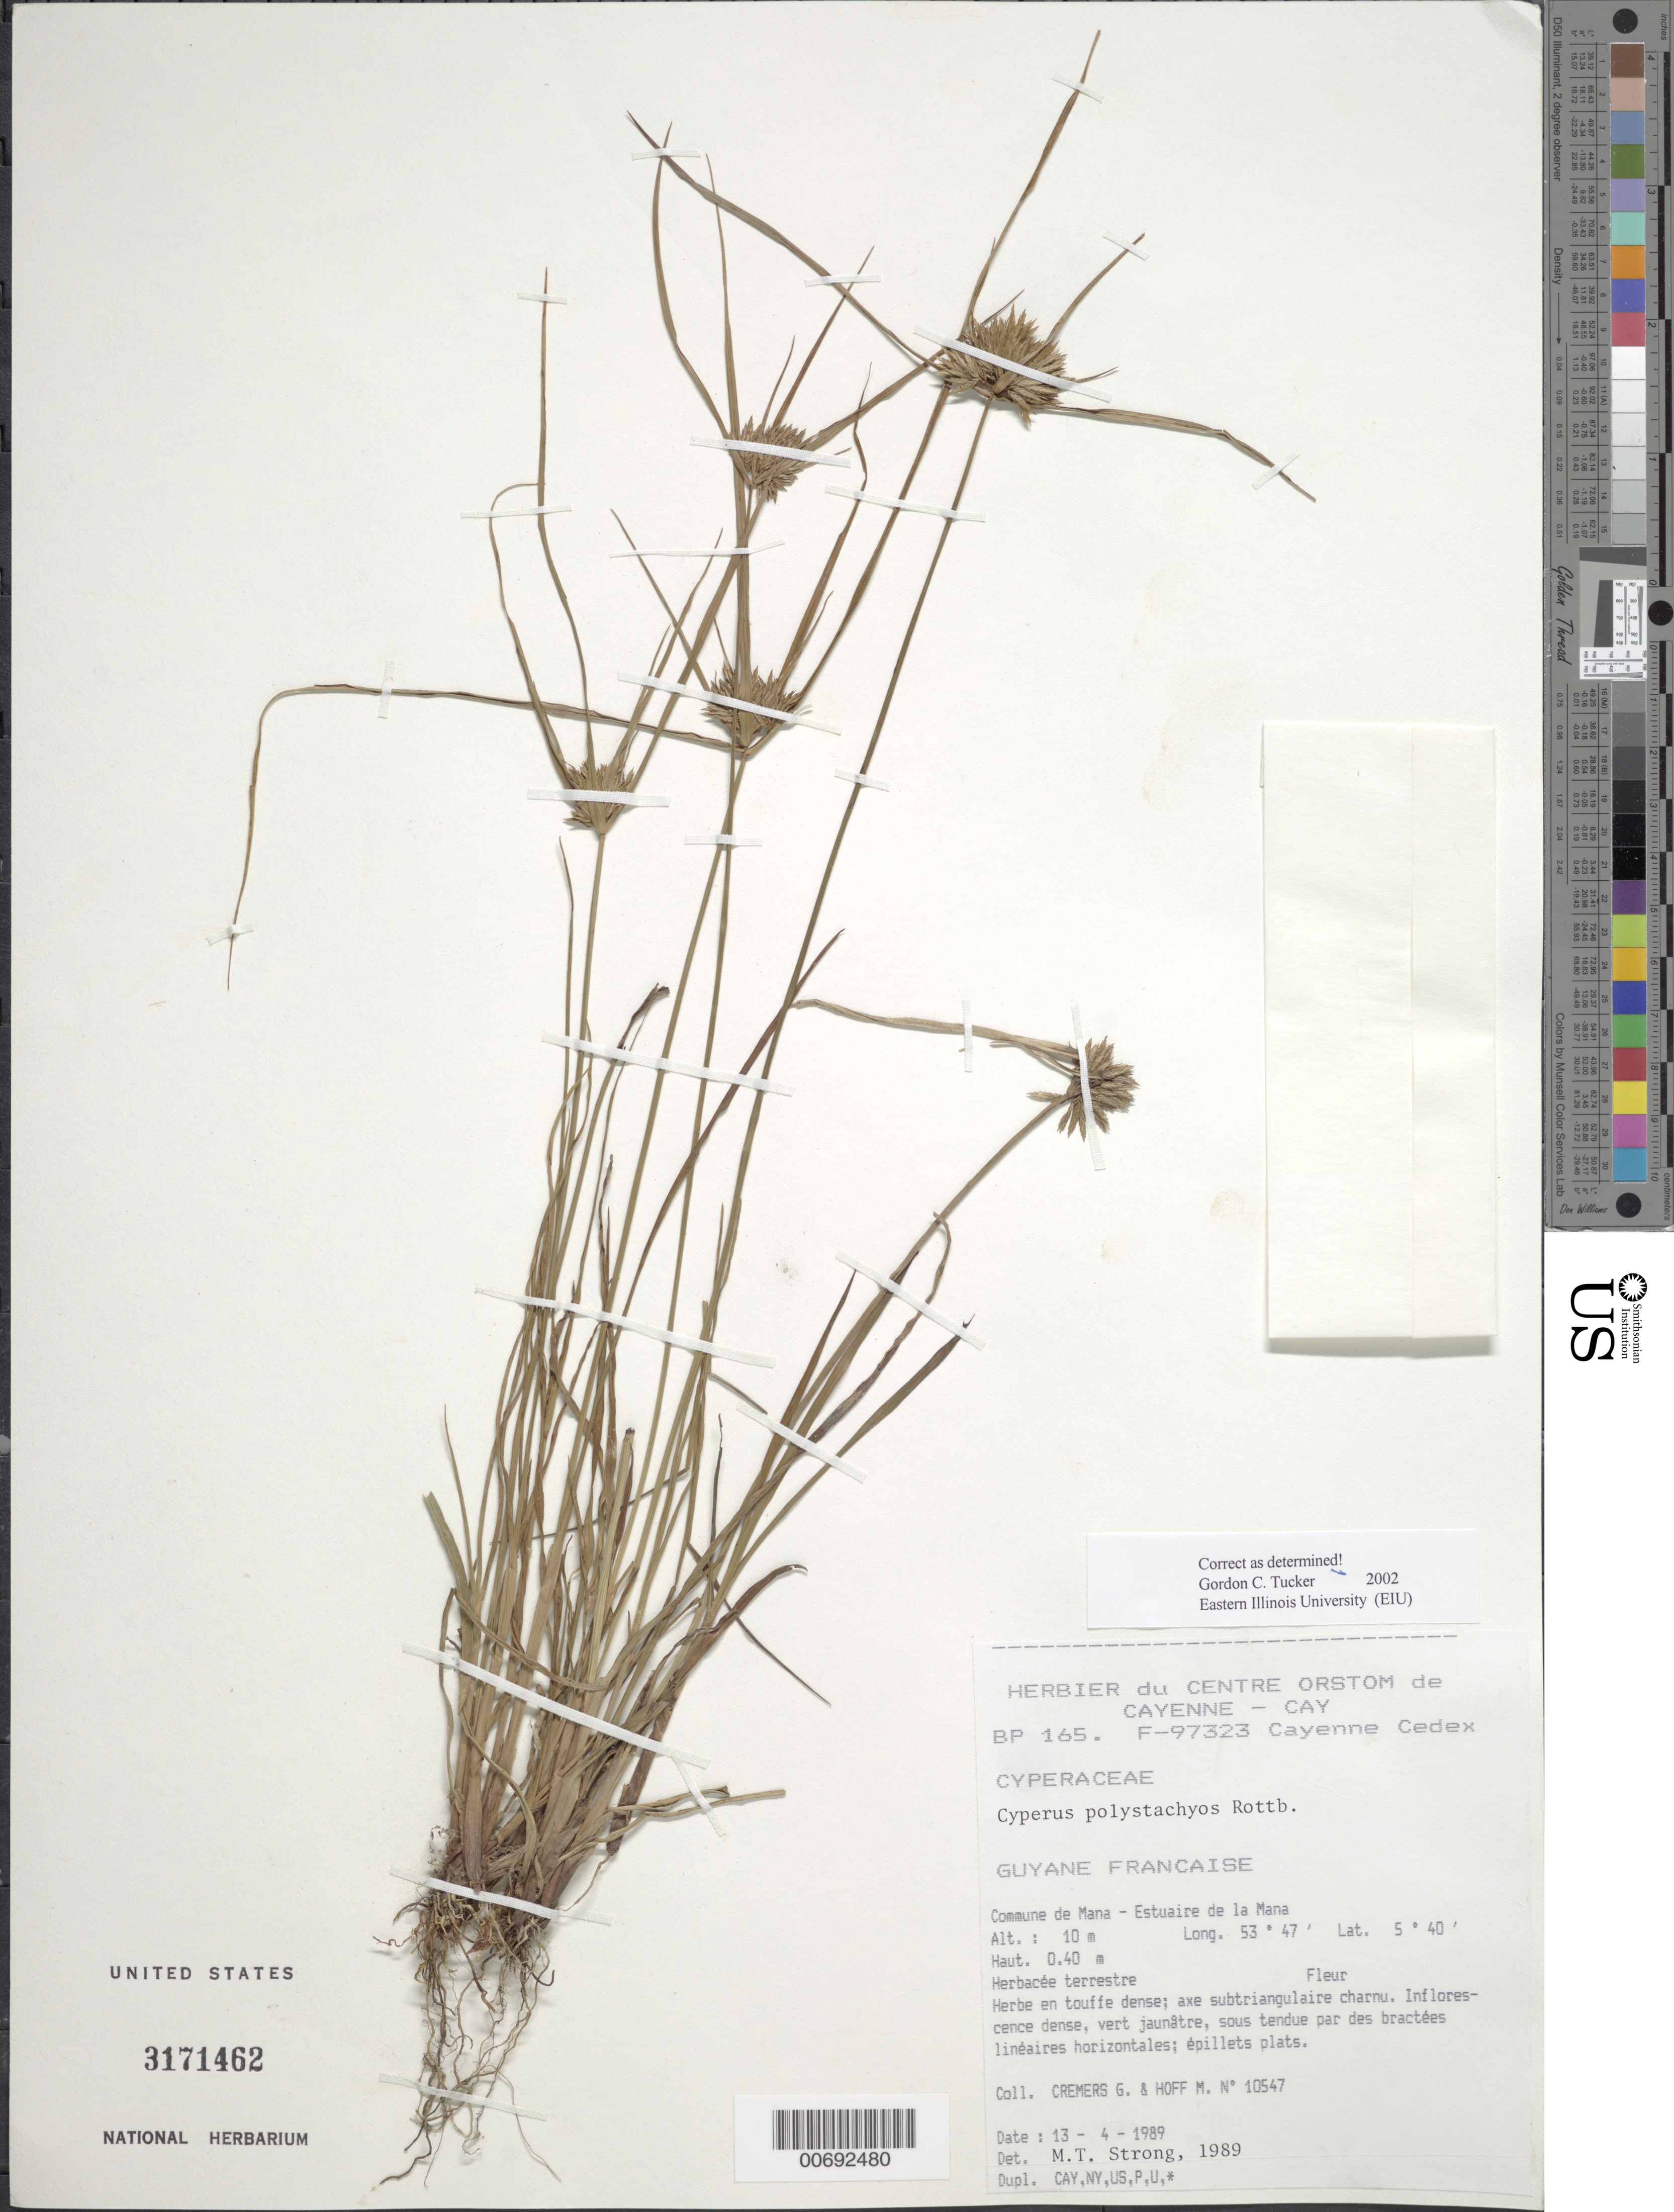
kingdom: Plantae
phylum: Tracheophyta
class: Liliopsida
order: Poales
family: Cyperaceae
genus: Cyperus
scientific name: Cyperus polystachyos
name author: Rottb.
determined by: Tucker, G. C.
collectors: G. Cremers & M. Hoff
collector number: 10547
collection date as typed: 13-Apr-89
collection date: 1989-04-13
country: French Guiana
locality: Commune de Mana, Estuaire de la Mana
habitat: Commune de Mana - Estuaire de la Mana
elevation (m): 10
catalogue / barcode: US 3171462